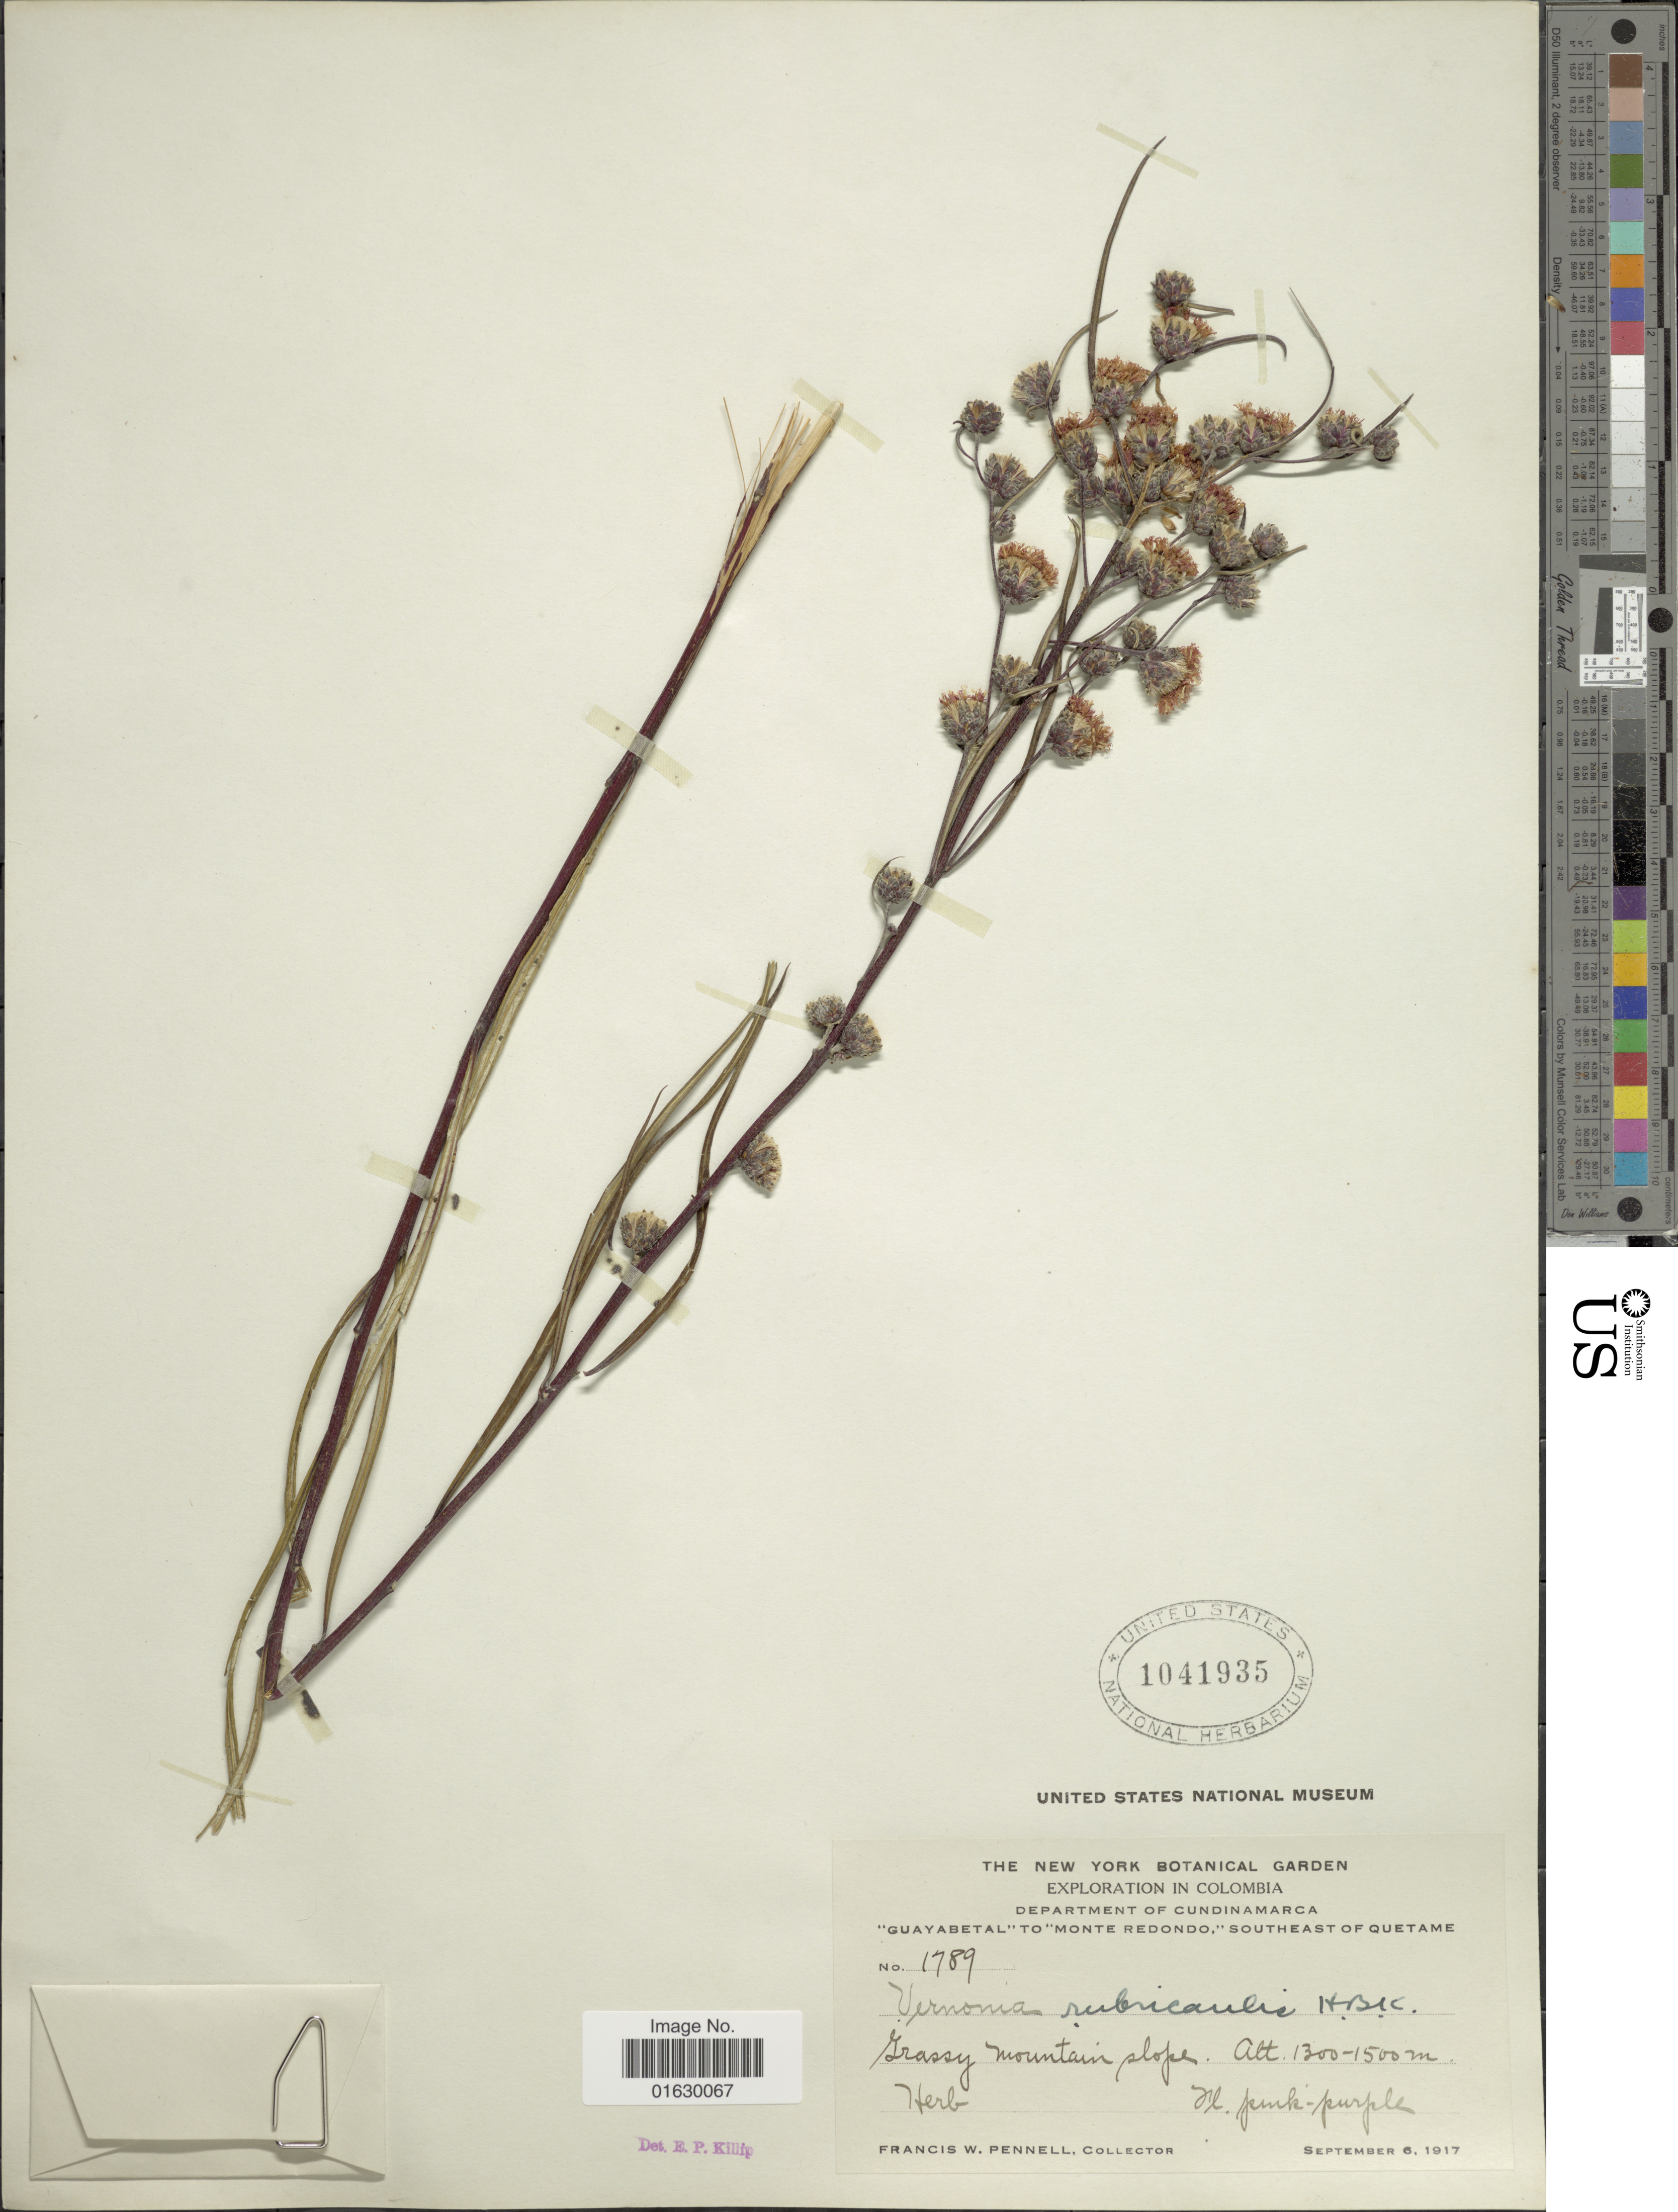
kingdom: Plantae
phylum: Tracheophyta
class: Magnoliopsida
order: Asterales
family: Asteraceae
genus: Lessingianthus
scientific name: Lessingianthus rubricaulis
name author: (Humb. & Bonpl.) H. Rob.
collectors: F. W. Pennell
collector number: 1789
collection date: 1917-09-06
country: Colombia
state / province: Cundinamarca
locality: Department of Cundinamarca, Guayabetal to Monte Redondo, southeast of Quetame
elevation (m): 1300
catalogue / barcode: US 1041935